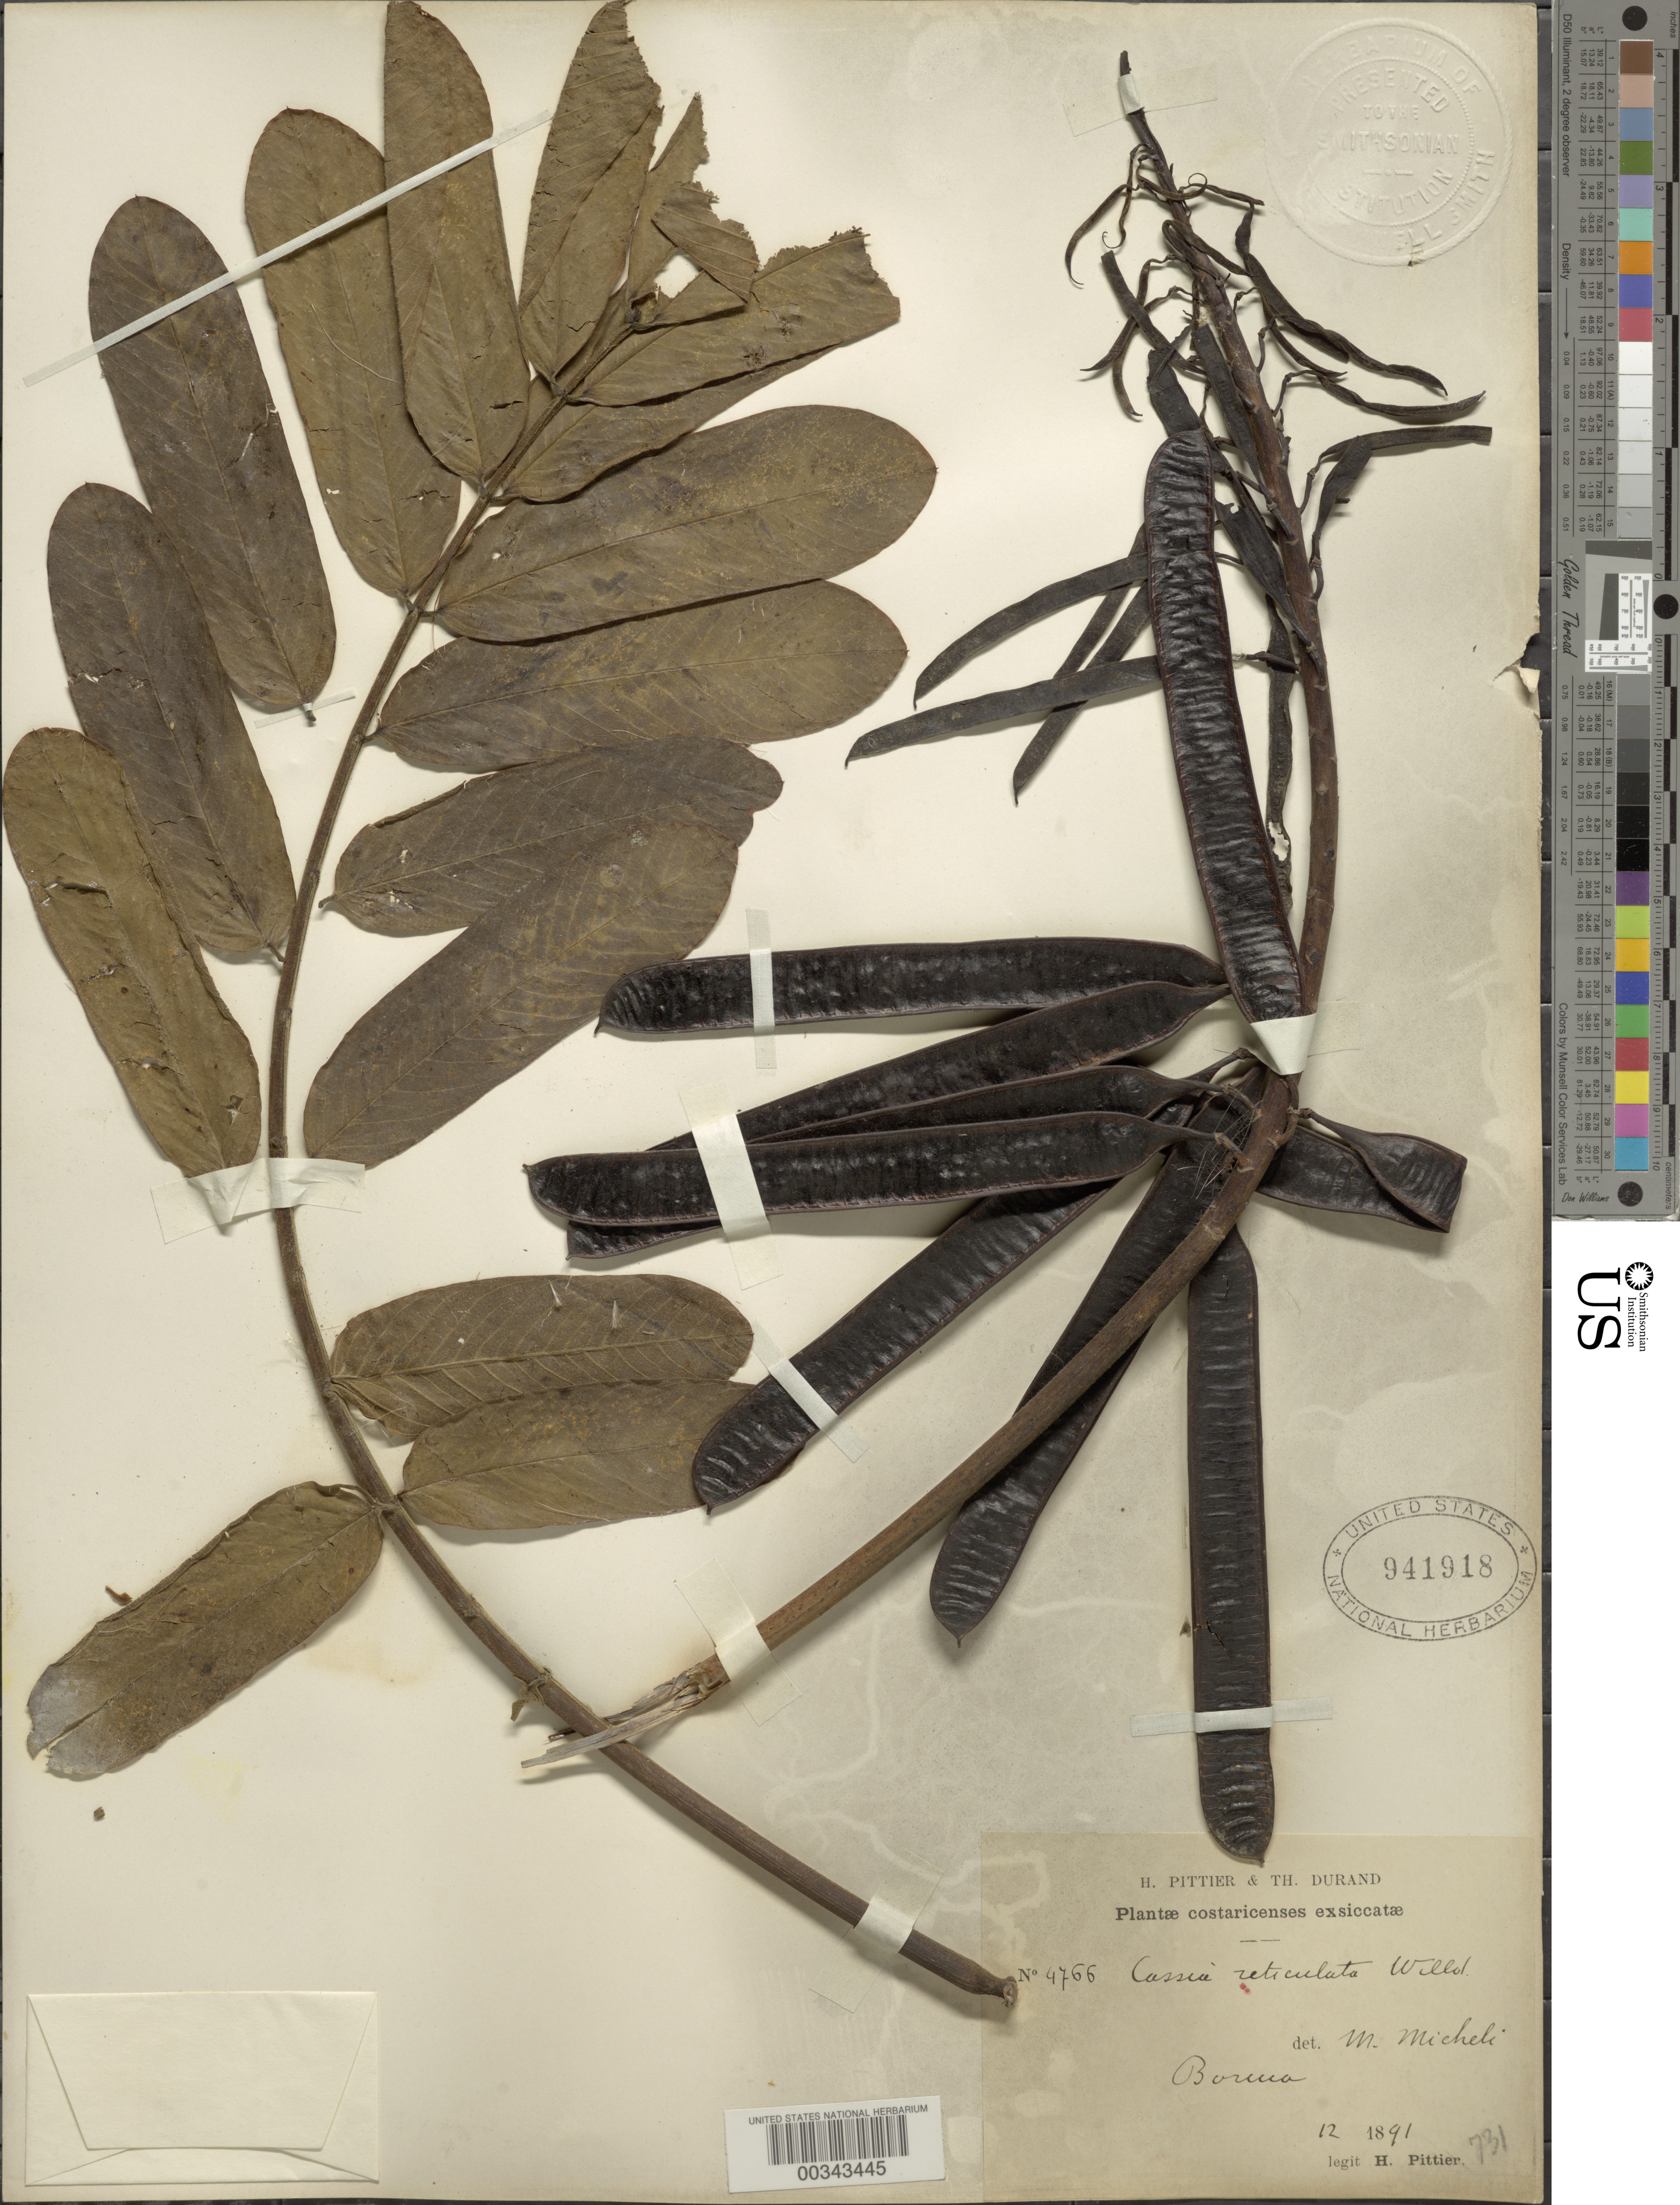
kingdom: Plantae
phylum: Tracheophyta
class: Magnoliopsida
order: Fabales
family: Fabaceae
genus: Senna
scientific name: Senna reticulata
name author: (Willd.) H.S. Irwin & Barneby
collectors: H. F. Pittier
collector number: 4766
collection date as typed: Dec 1891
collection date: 1891-12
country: Costa Rica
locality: Boruca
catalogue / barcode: US 941918